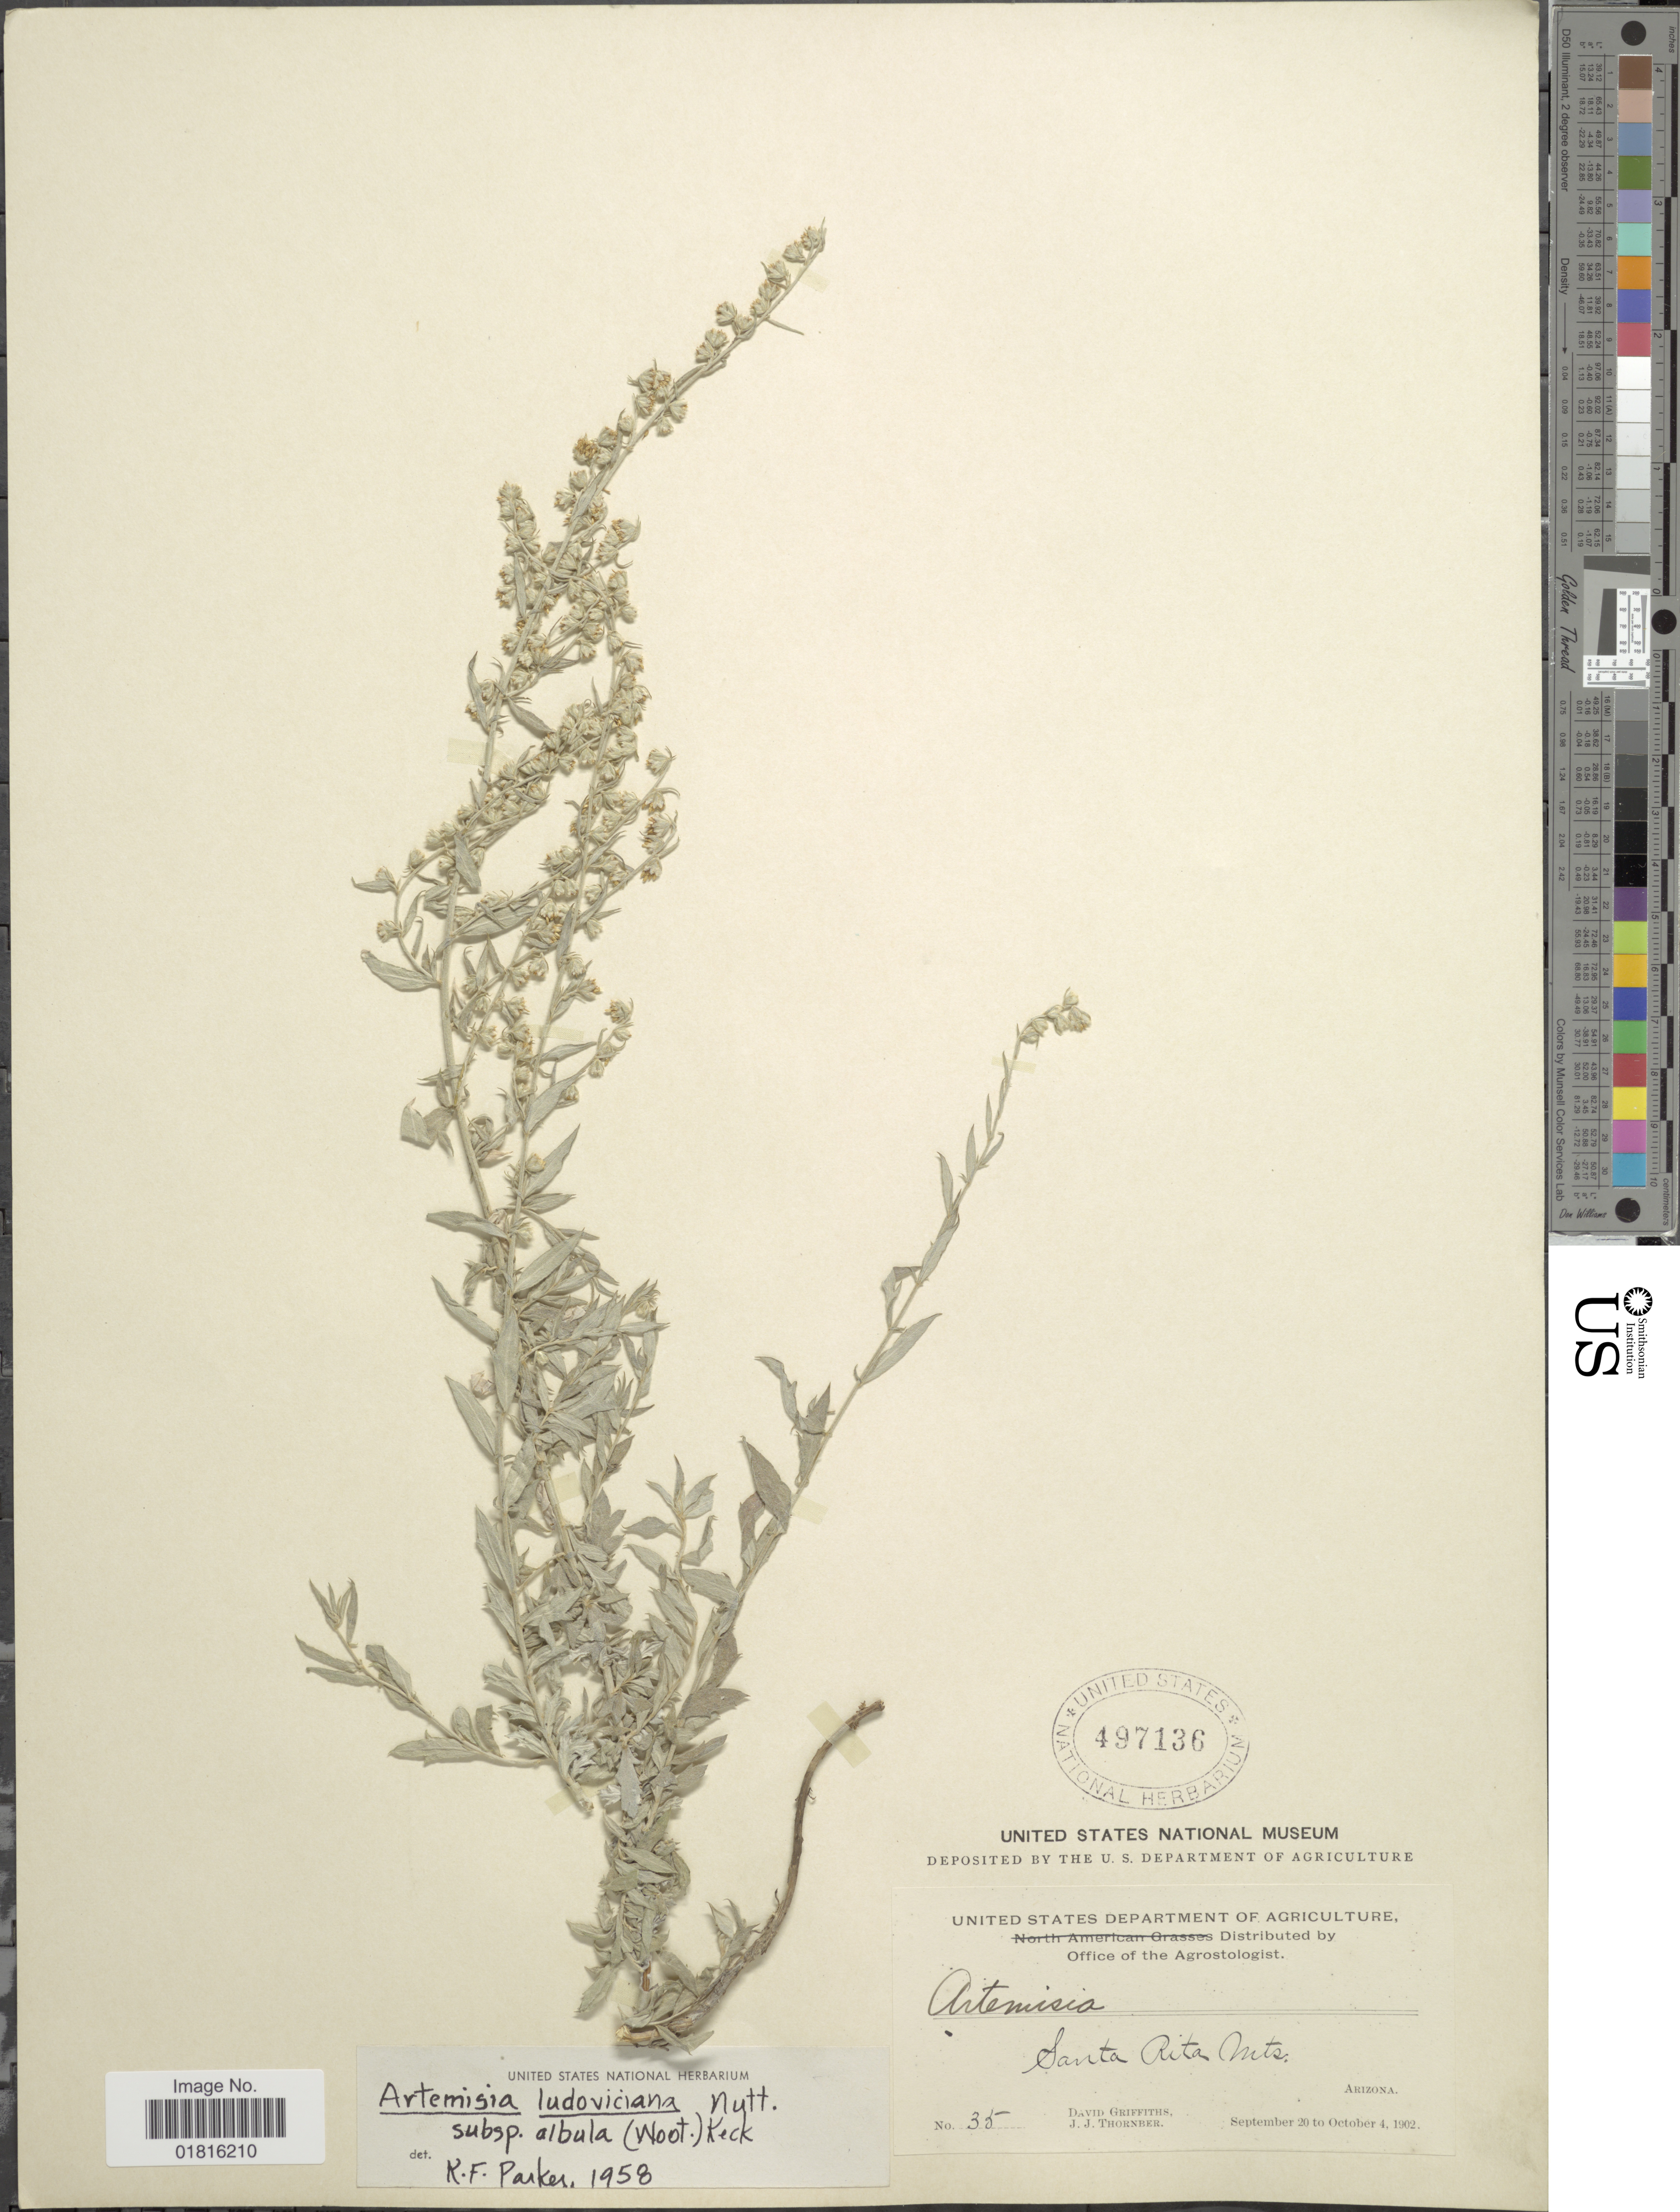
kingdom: Plantae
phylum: Tracheophyta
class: Magnoliopsida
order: Asterales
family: Asteraceae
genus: Artemisia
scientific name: Artemisia ludoviciana subsp. albula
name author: (Wooton) D.D. Keck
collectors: D. Griffiths & J. Thornber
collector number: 35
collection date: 1902-09-20/1902-10-04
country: United States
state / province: Arizona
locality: Santa Rita Mts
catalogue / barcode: US 497136